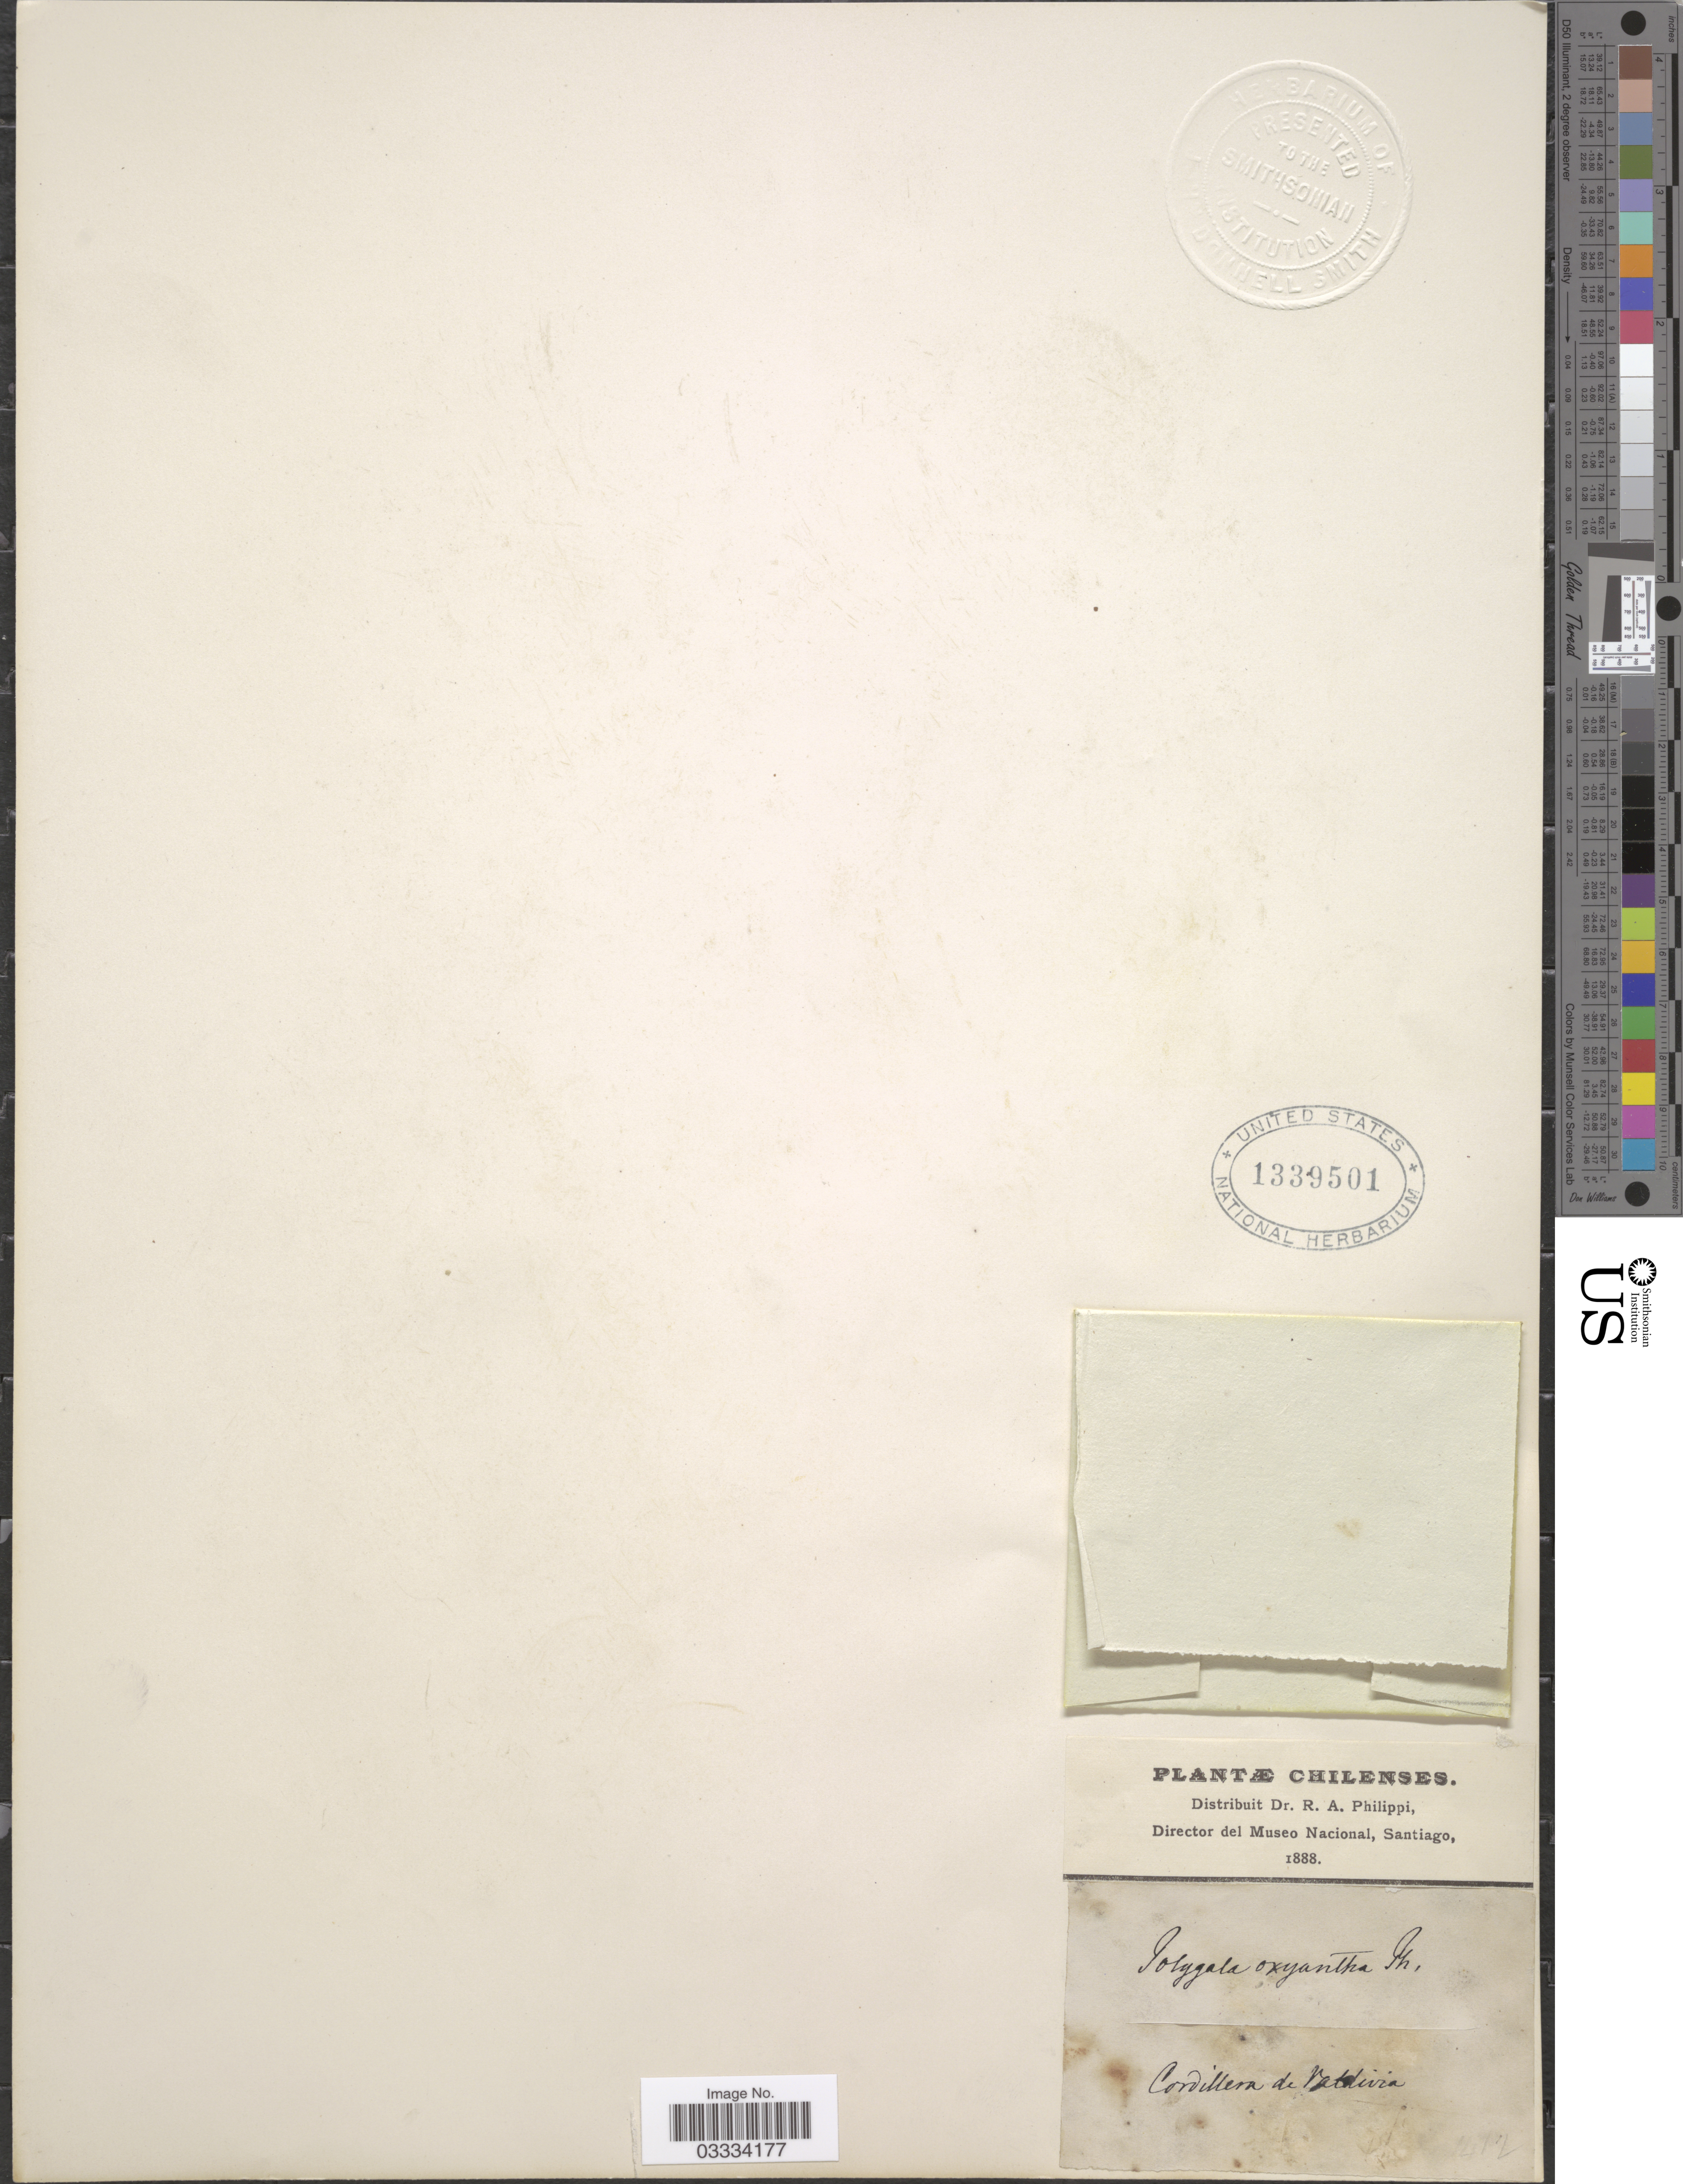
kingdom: Plantae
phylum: Tracheophyta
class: Magnoliopsida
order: Fabales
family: Polygalaceae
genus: Polygala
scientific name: Polygala subandina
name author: Phil.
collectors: ex. herb. R.A. Philippi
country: Chile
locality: Cordillera de Valdivia.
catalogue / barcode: US 1339501